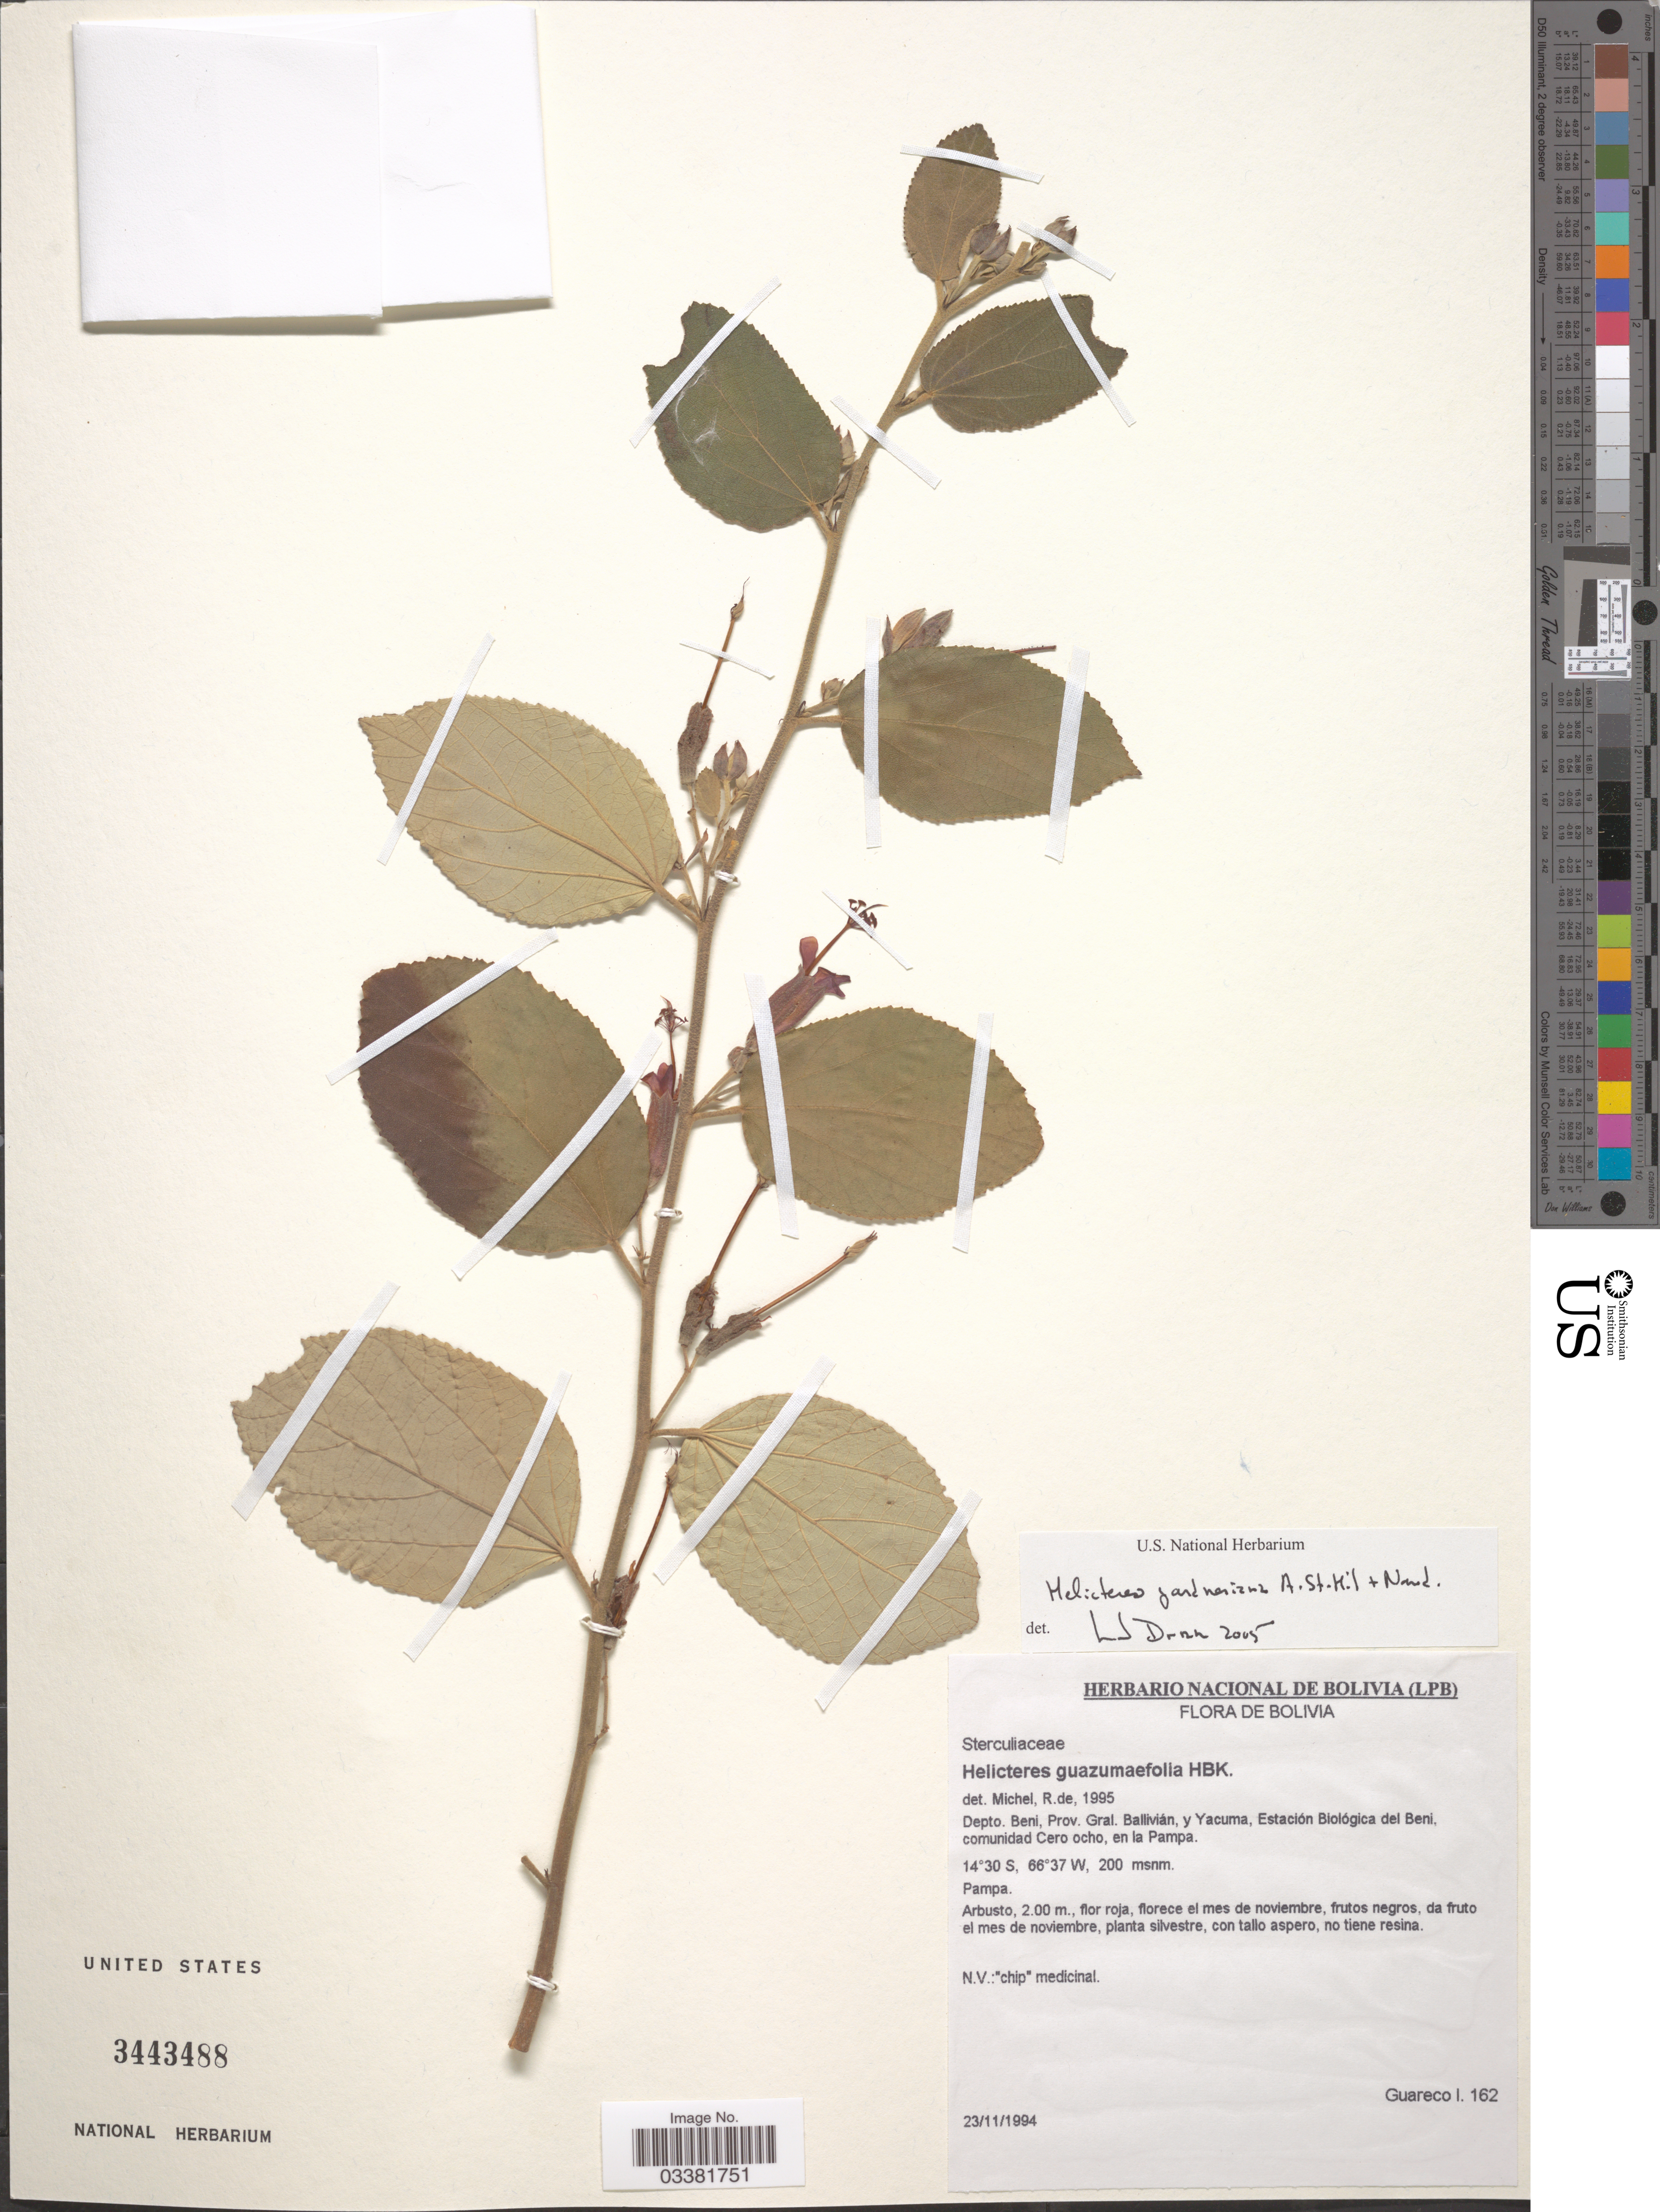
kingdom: Plantae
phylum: Tracheophyta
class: Magnoliopsida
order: Malvales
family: Malvaceae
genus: Helicteres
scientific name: Helicteres gardneriana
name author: A. St.-Hil. & Naudin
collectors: I. Guareco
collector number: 162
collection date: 1994-11-23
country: Bolivia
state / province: Beni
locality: Depto. Beni, Prov. Ballivián, y Yacuma, Estación Biológica del Beni, comunidad Cero ocho, en la Pampa.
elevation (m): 200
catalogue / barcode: US 3443488